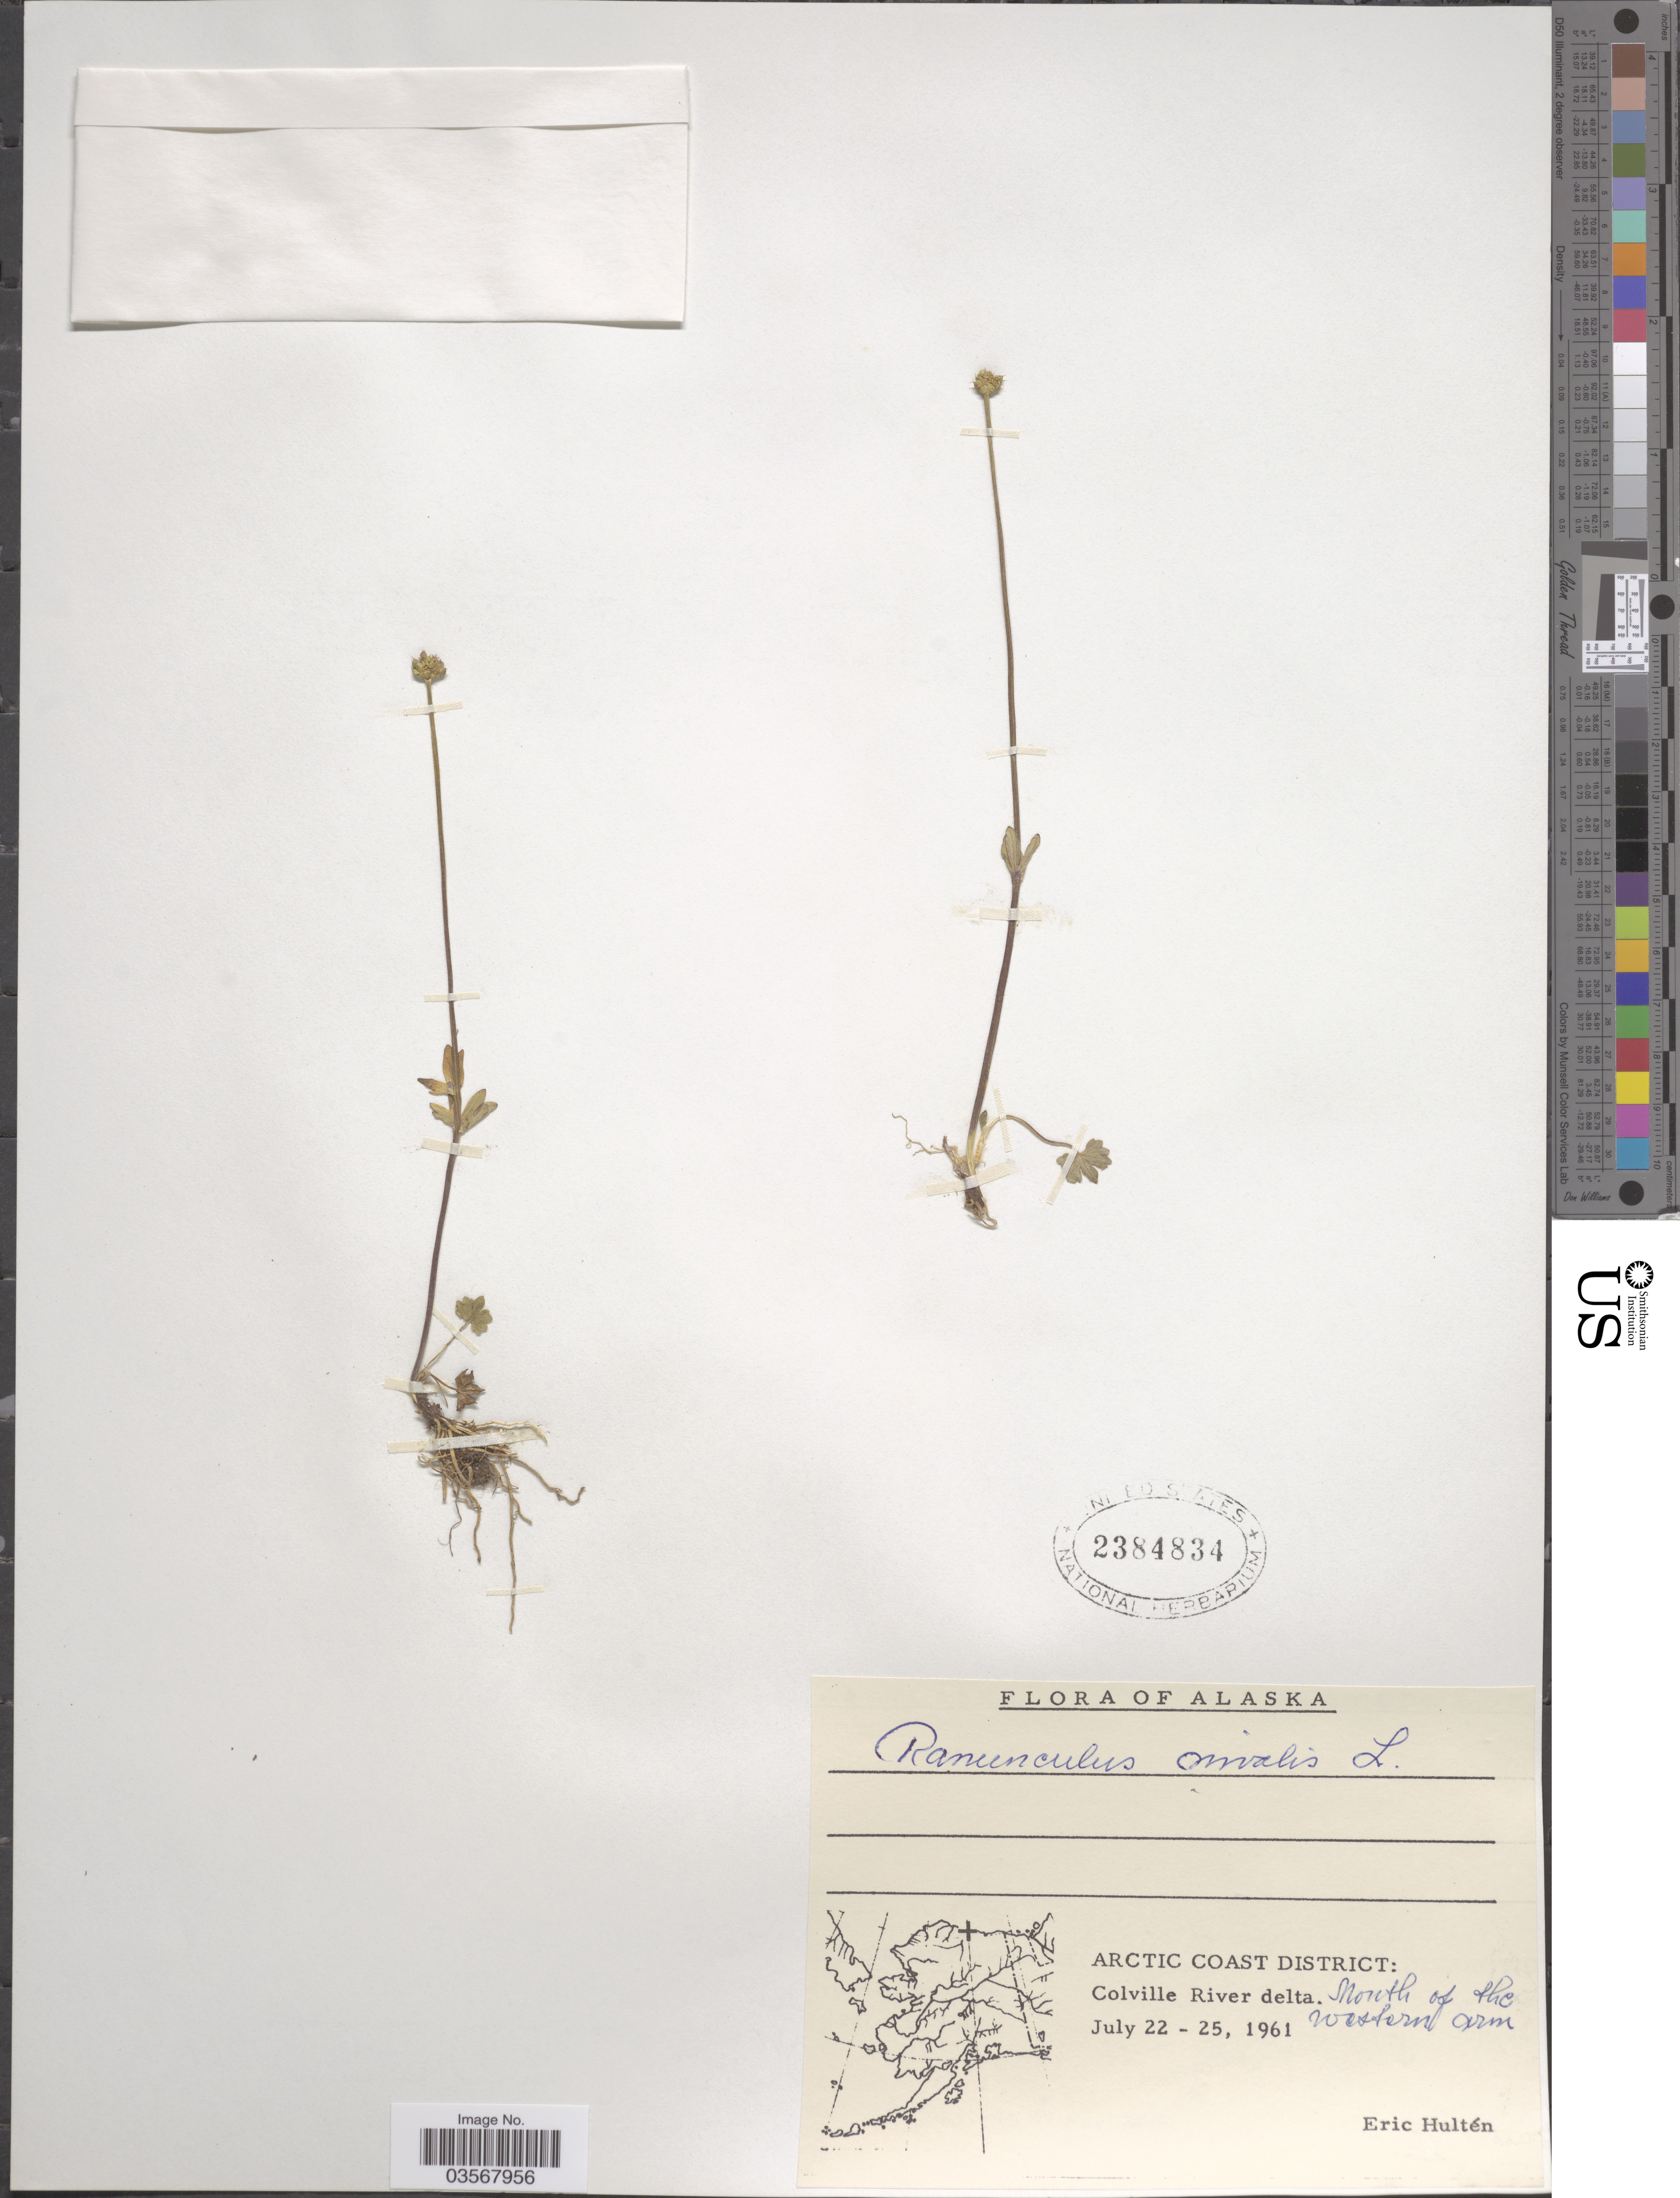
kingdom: Plantae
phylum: Tracheophyta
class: Magnoliopsida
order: Ranunculales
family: Ranunculaceae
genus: Ranunculus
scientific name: Ranunculus nivalis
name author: L.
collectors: E. G. Hultén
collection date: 1961-07-22/1961-07-25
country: United States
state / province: Alaska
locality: Arctic Coast District: Colville River Delta. Mouth of the Western Arm.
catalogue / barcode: US 2384834